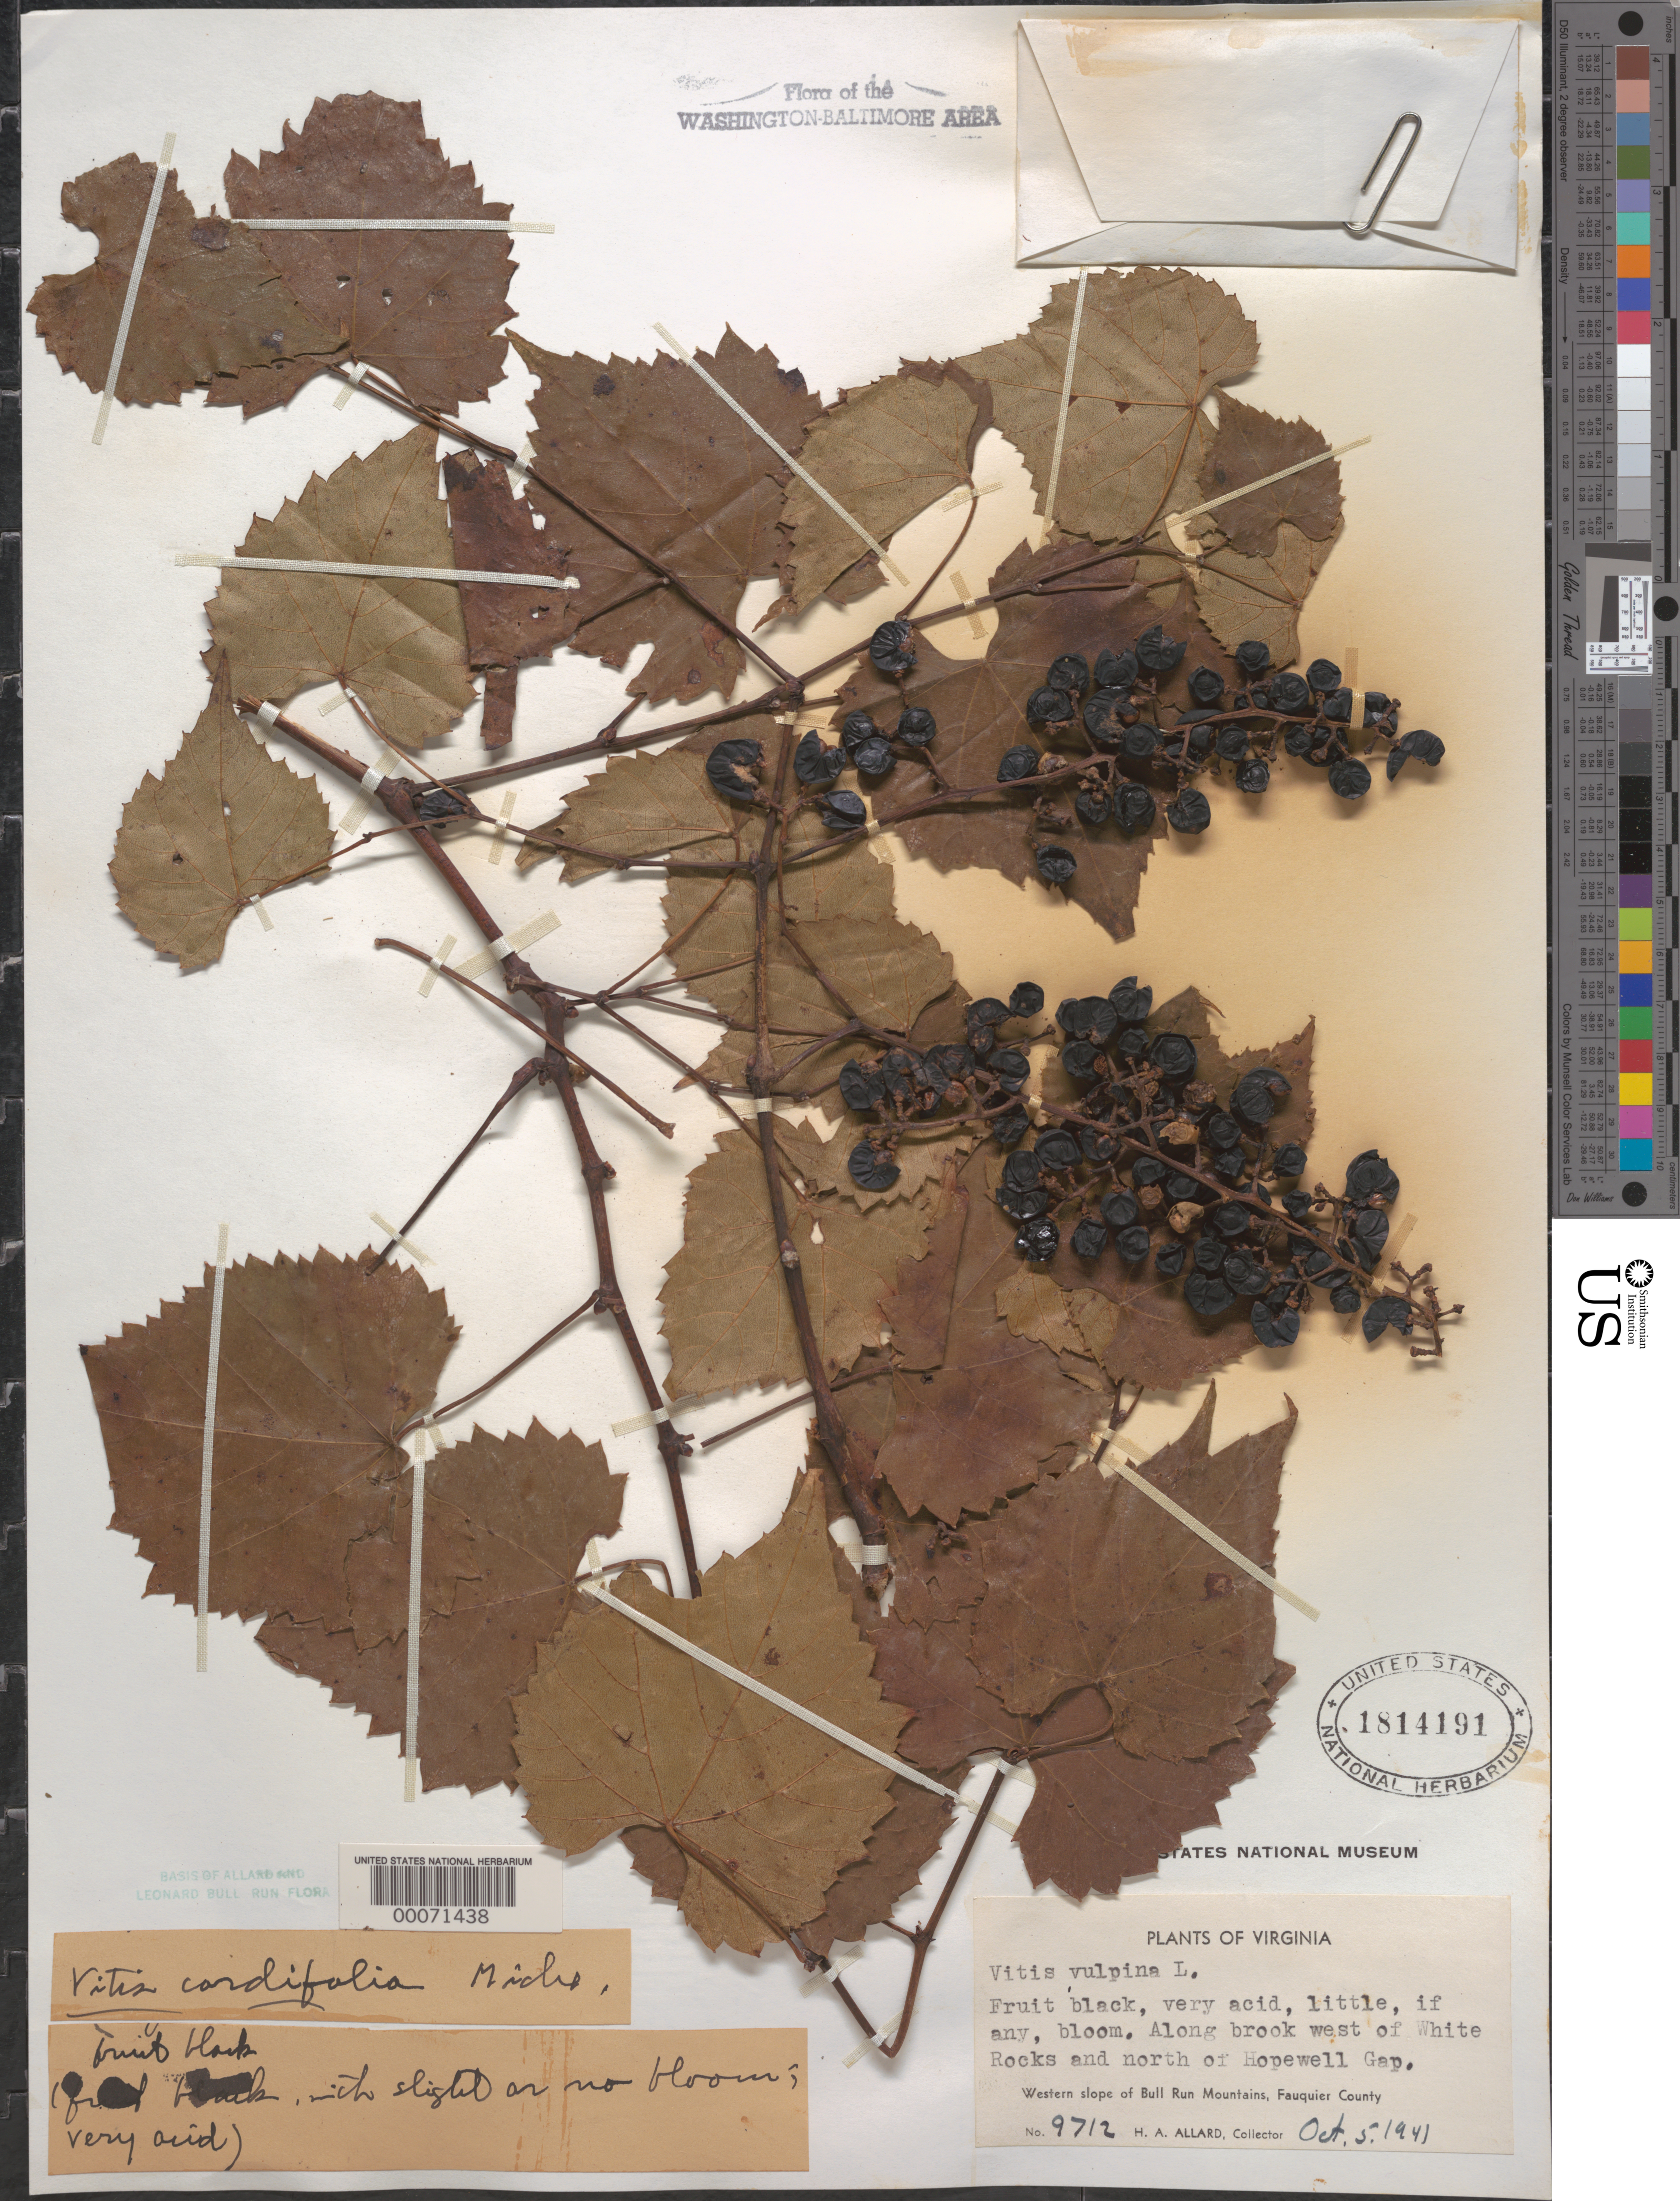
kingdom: Plantae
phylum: Tracheophyta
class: Magnoliopsida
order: Vitales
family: Vitaceae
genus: Vitis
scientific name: Vitis vulpina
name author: L.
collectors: H. A. Allard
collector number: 9712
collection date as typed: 05 Oct 1941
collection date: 1941-10-05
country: United States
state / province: Virginia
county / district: Fauquier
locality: West of White Rocks, north of Hopewell Gap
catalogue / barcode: US 1814191